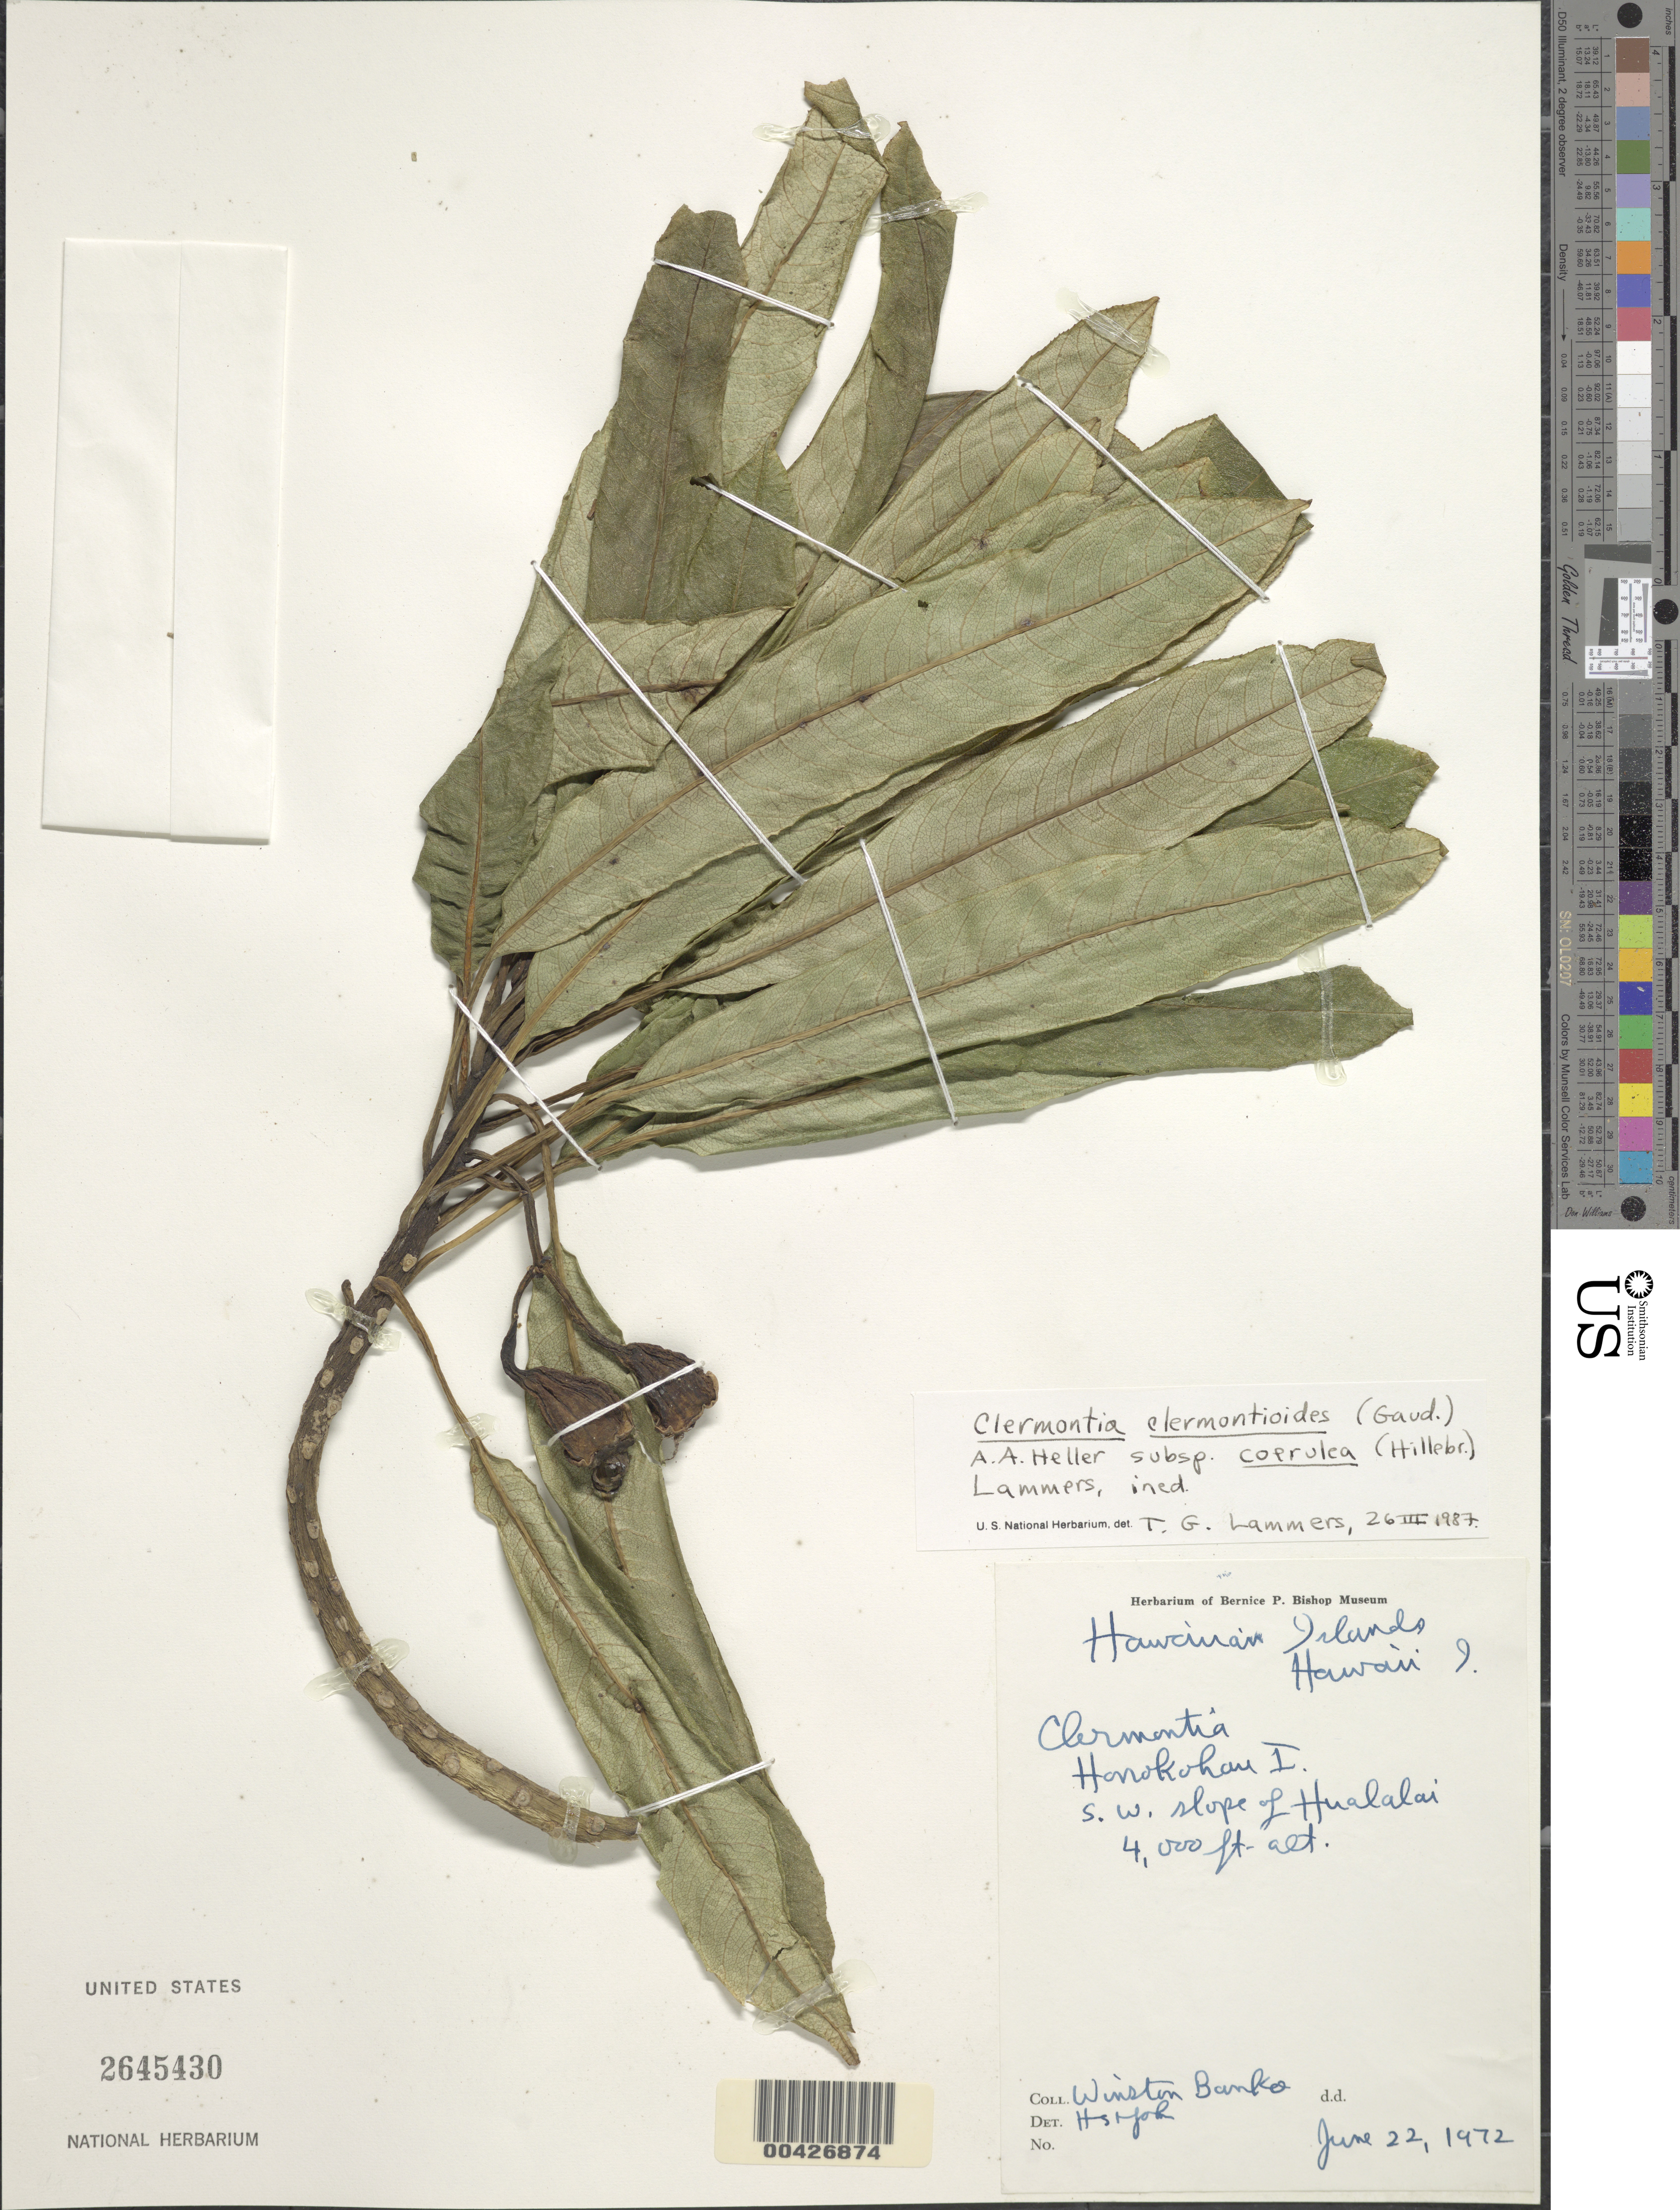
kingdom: Plantae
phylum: Tracheophyta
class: Magnoliopsida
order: Asterales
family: Campanulaceae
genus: Clermontia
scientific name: Clermontia clermontioides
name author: (Gaudich.) A. Heller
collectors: W. Banks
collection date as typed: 22 Jun 1972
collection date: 1972-06-22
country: United States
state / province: Hawaii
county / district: Hawaii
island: Hawaii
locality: Honokohau I., s.w. slope of Hualalai.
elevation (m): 1219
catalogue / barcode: US 2645430